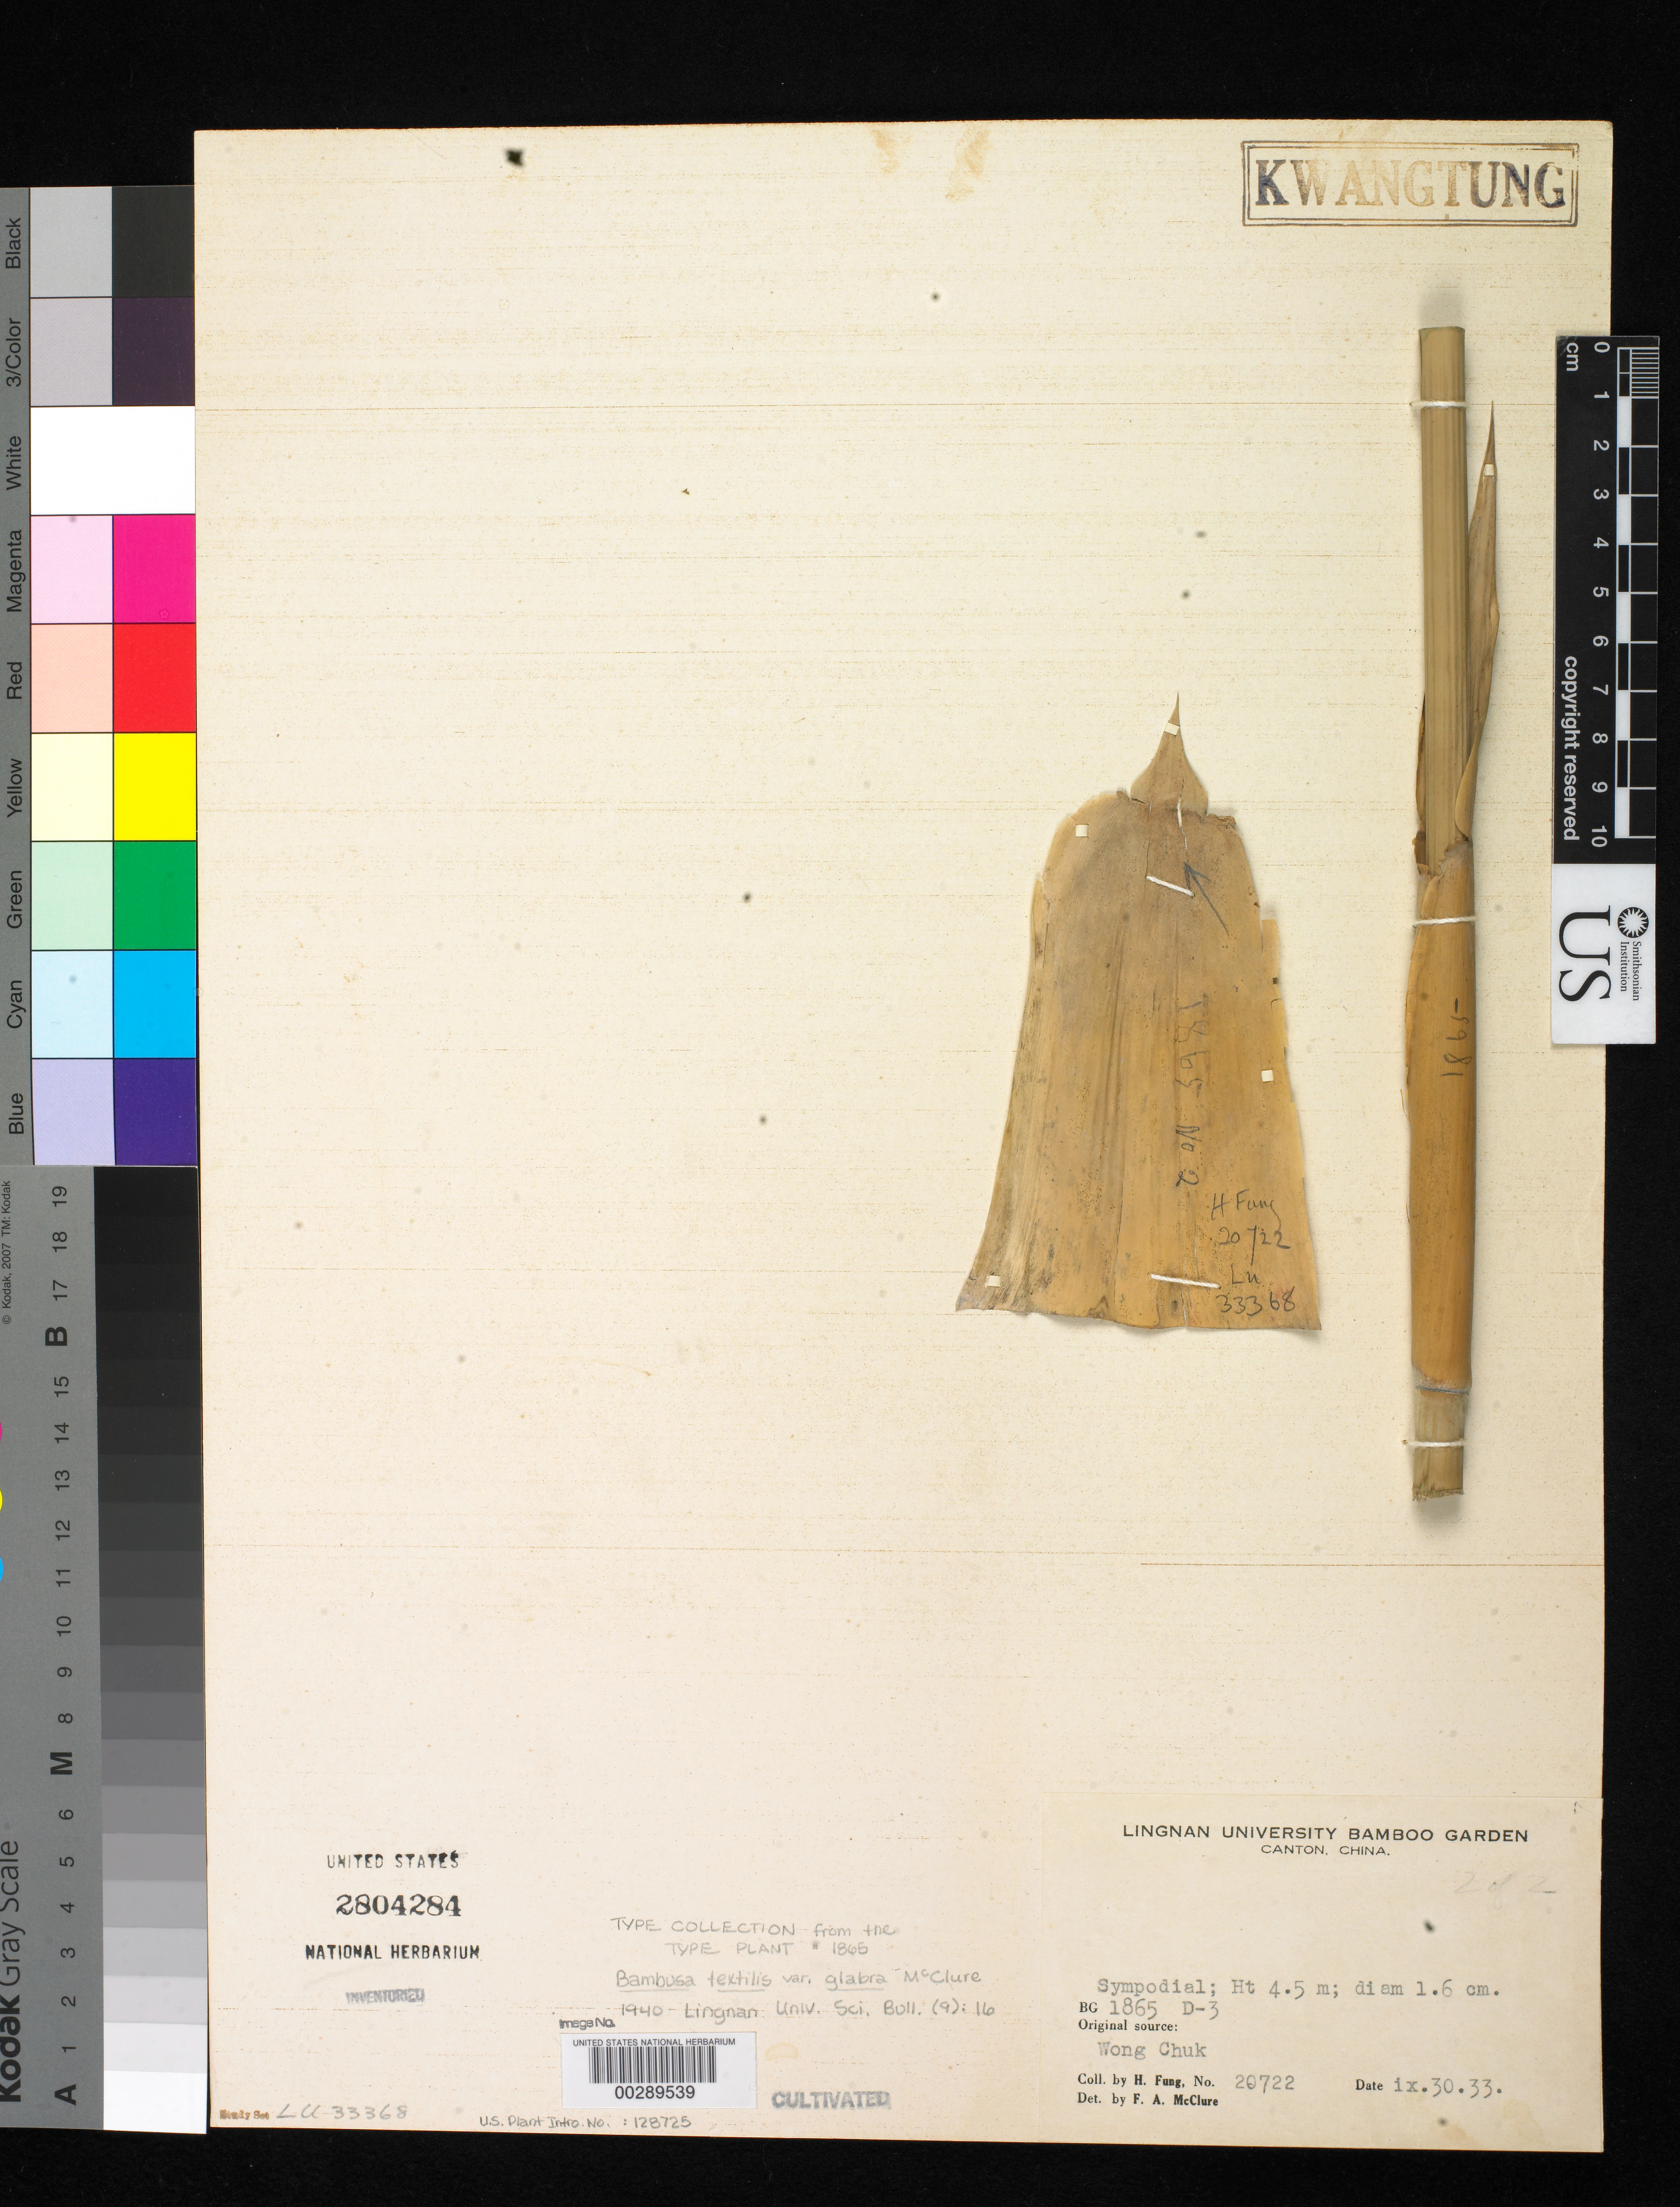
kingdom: Plantae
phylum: Tracheophyta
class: Liliopsida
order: Poales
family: Poaceae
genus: Bambusa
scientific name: Bambusa textilis var. glabra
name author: McClure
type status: Type Collection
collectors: H. L. Fung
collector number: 20722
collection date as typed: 30 Oct 1933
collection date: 1933-10-30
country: China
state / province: Guangdong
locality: T'ung T'au Ha village, Tong Kwan Dist.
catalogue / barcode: US 2804284